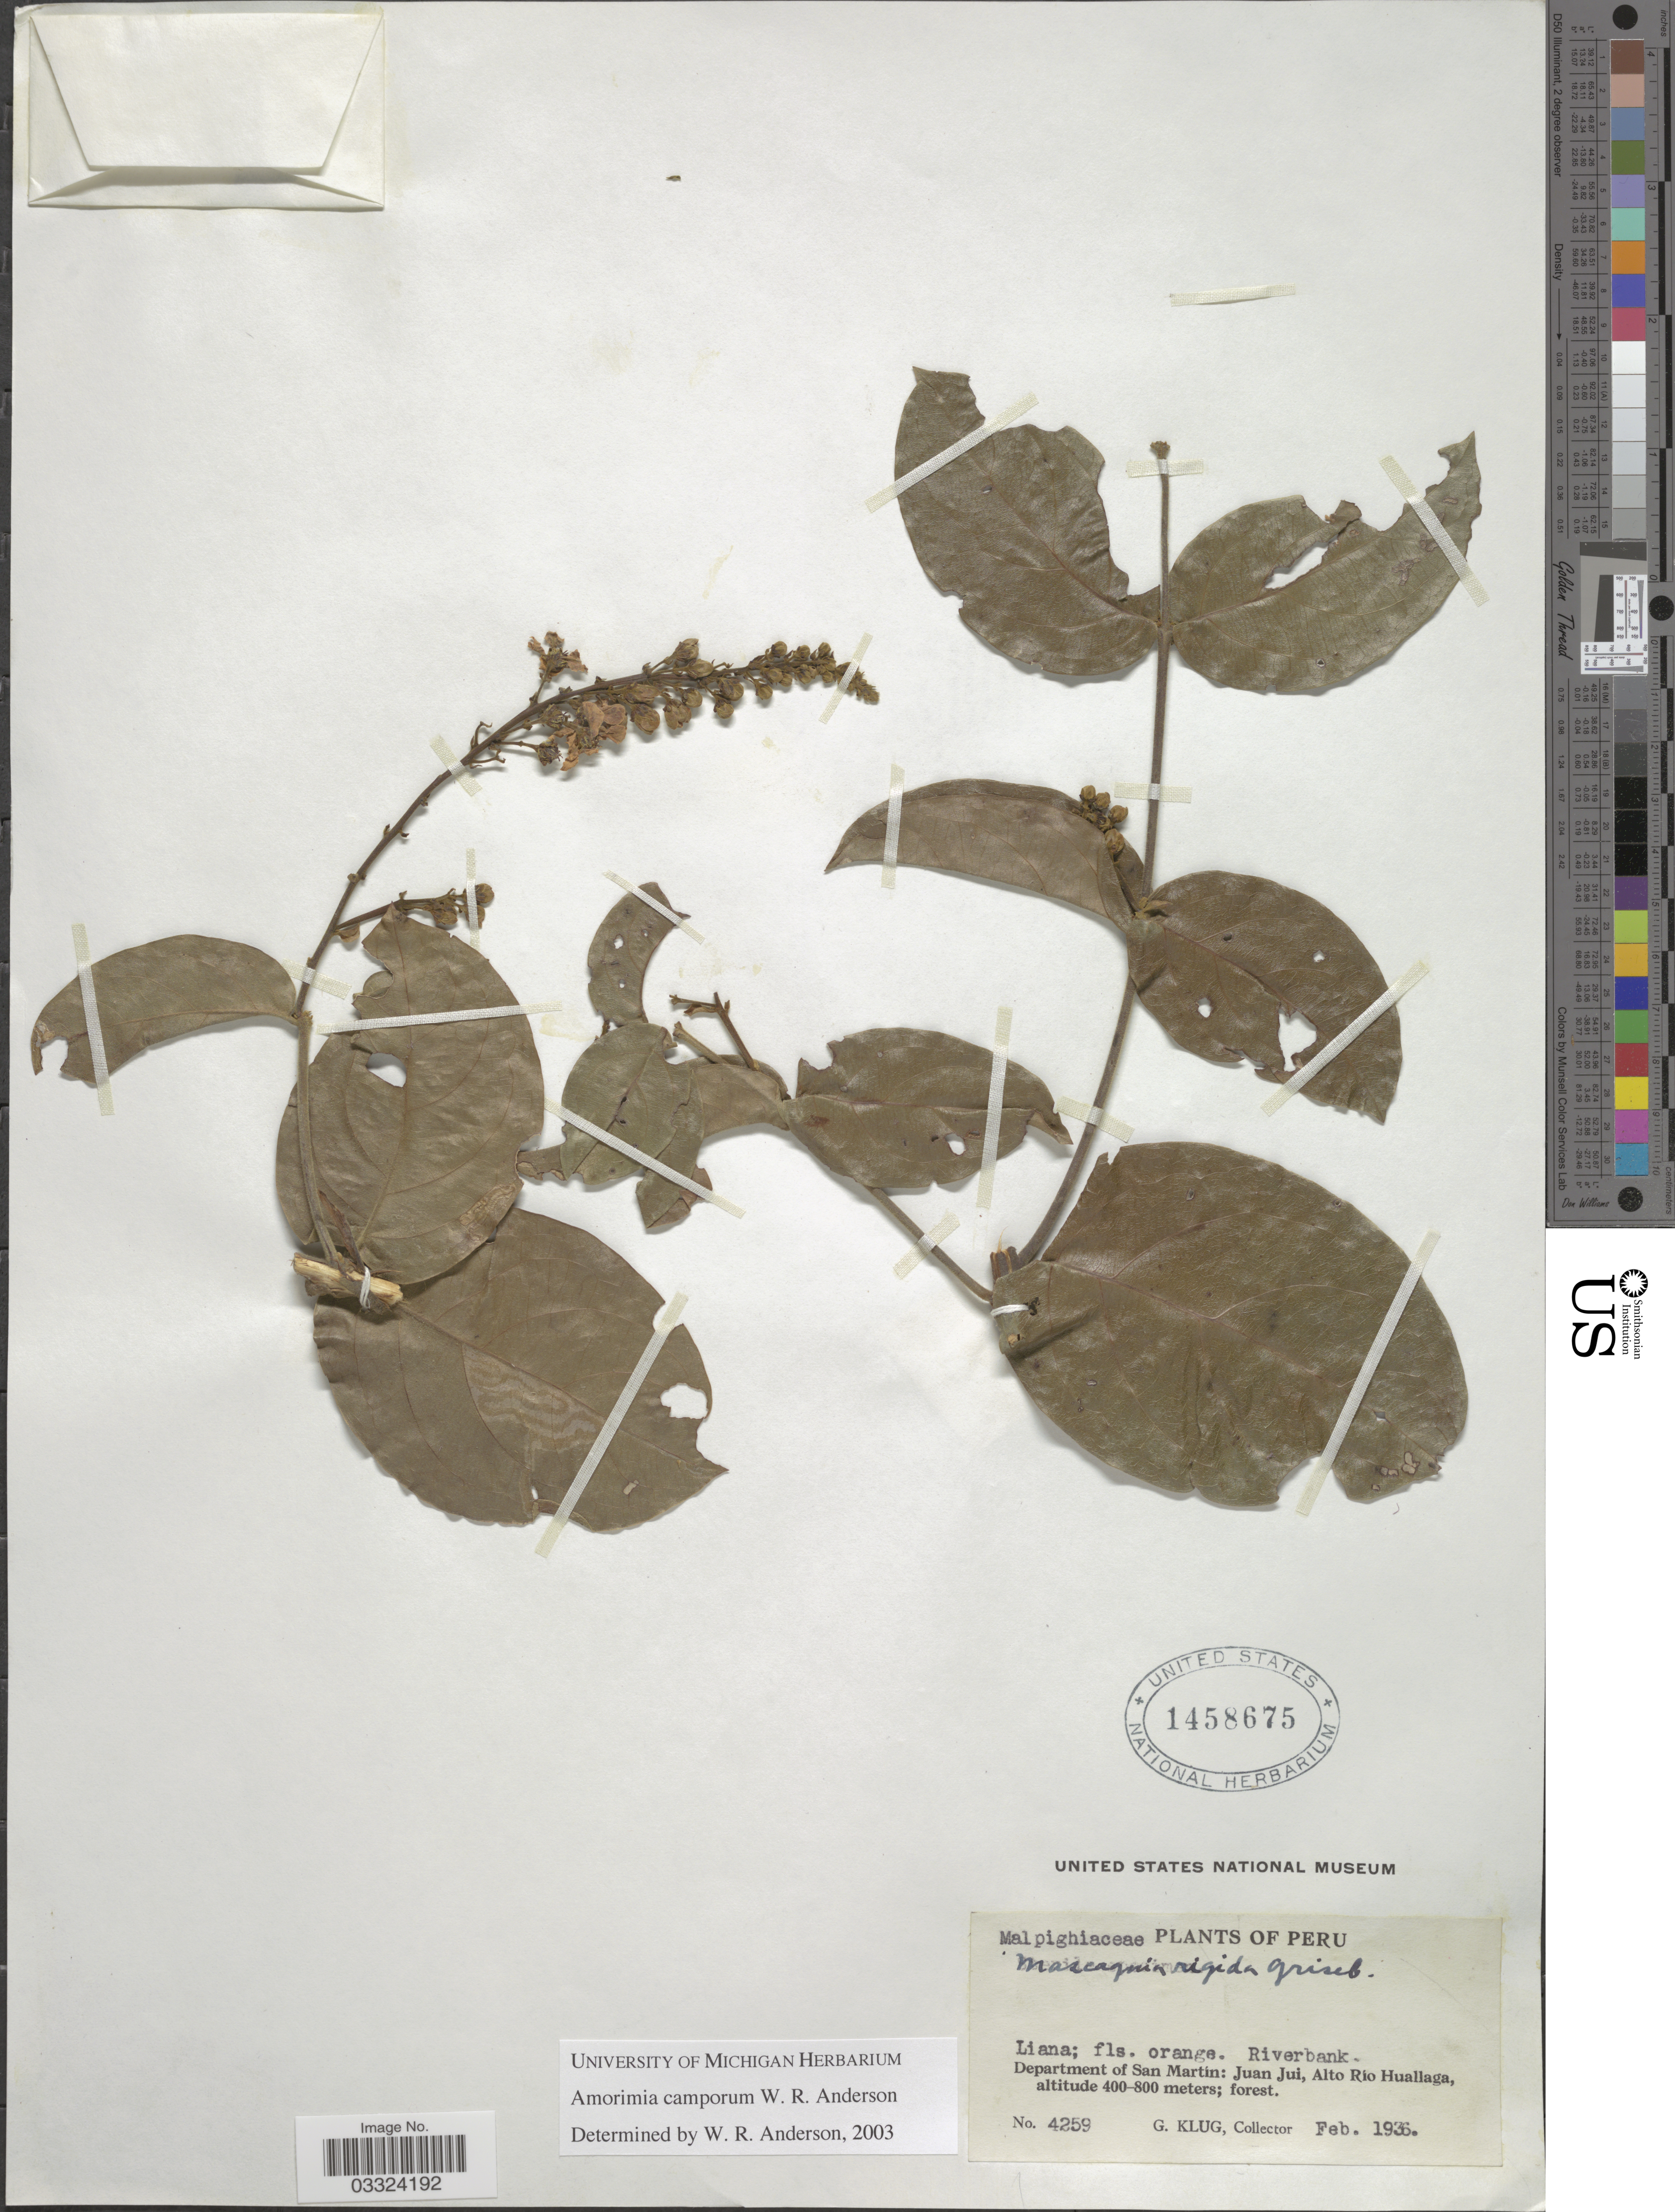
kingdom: Plantae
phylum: Tracheophyta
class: Magnoliopsida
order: Malpighiales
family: Malpighiaceae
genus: Amorimia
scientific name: Amorimia camporum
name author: W.R. Anderson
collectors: G. Klug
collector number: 4259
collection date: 1936-02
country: Peru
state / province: San Martín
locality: Department of San Martin: Juan Jui, Alto Rio Huallaga.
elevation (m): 400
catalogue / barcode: US 1458675